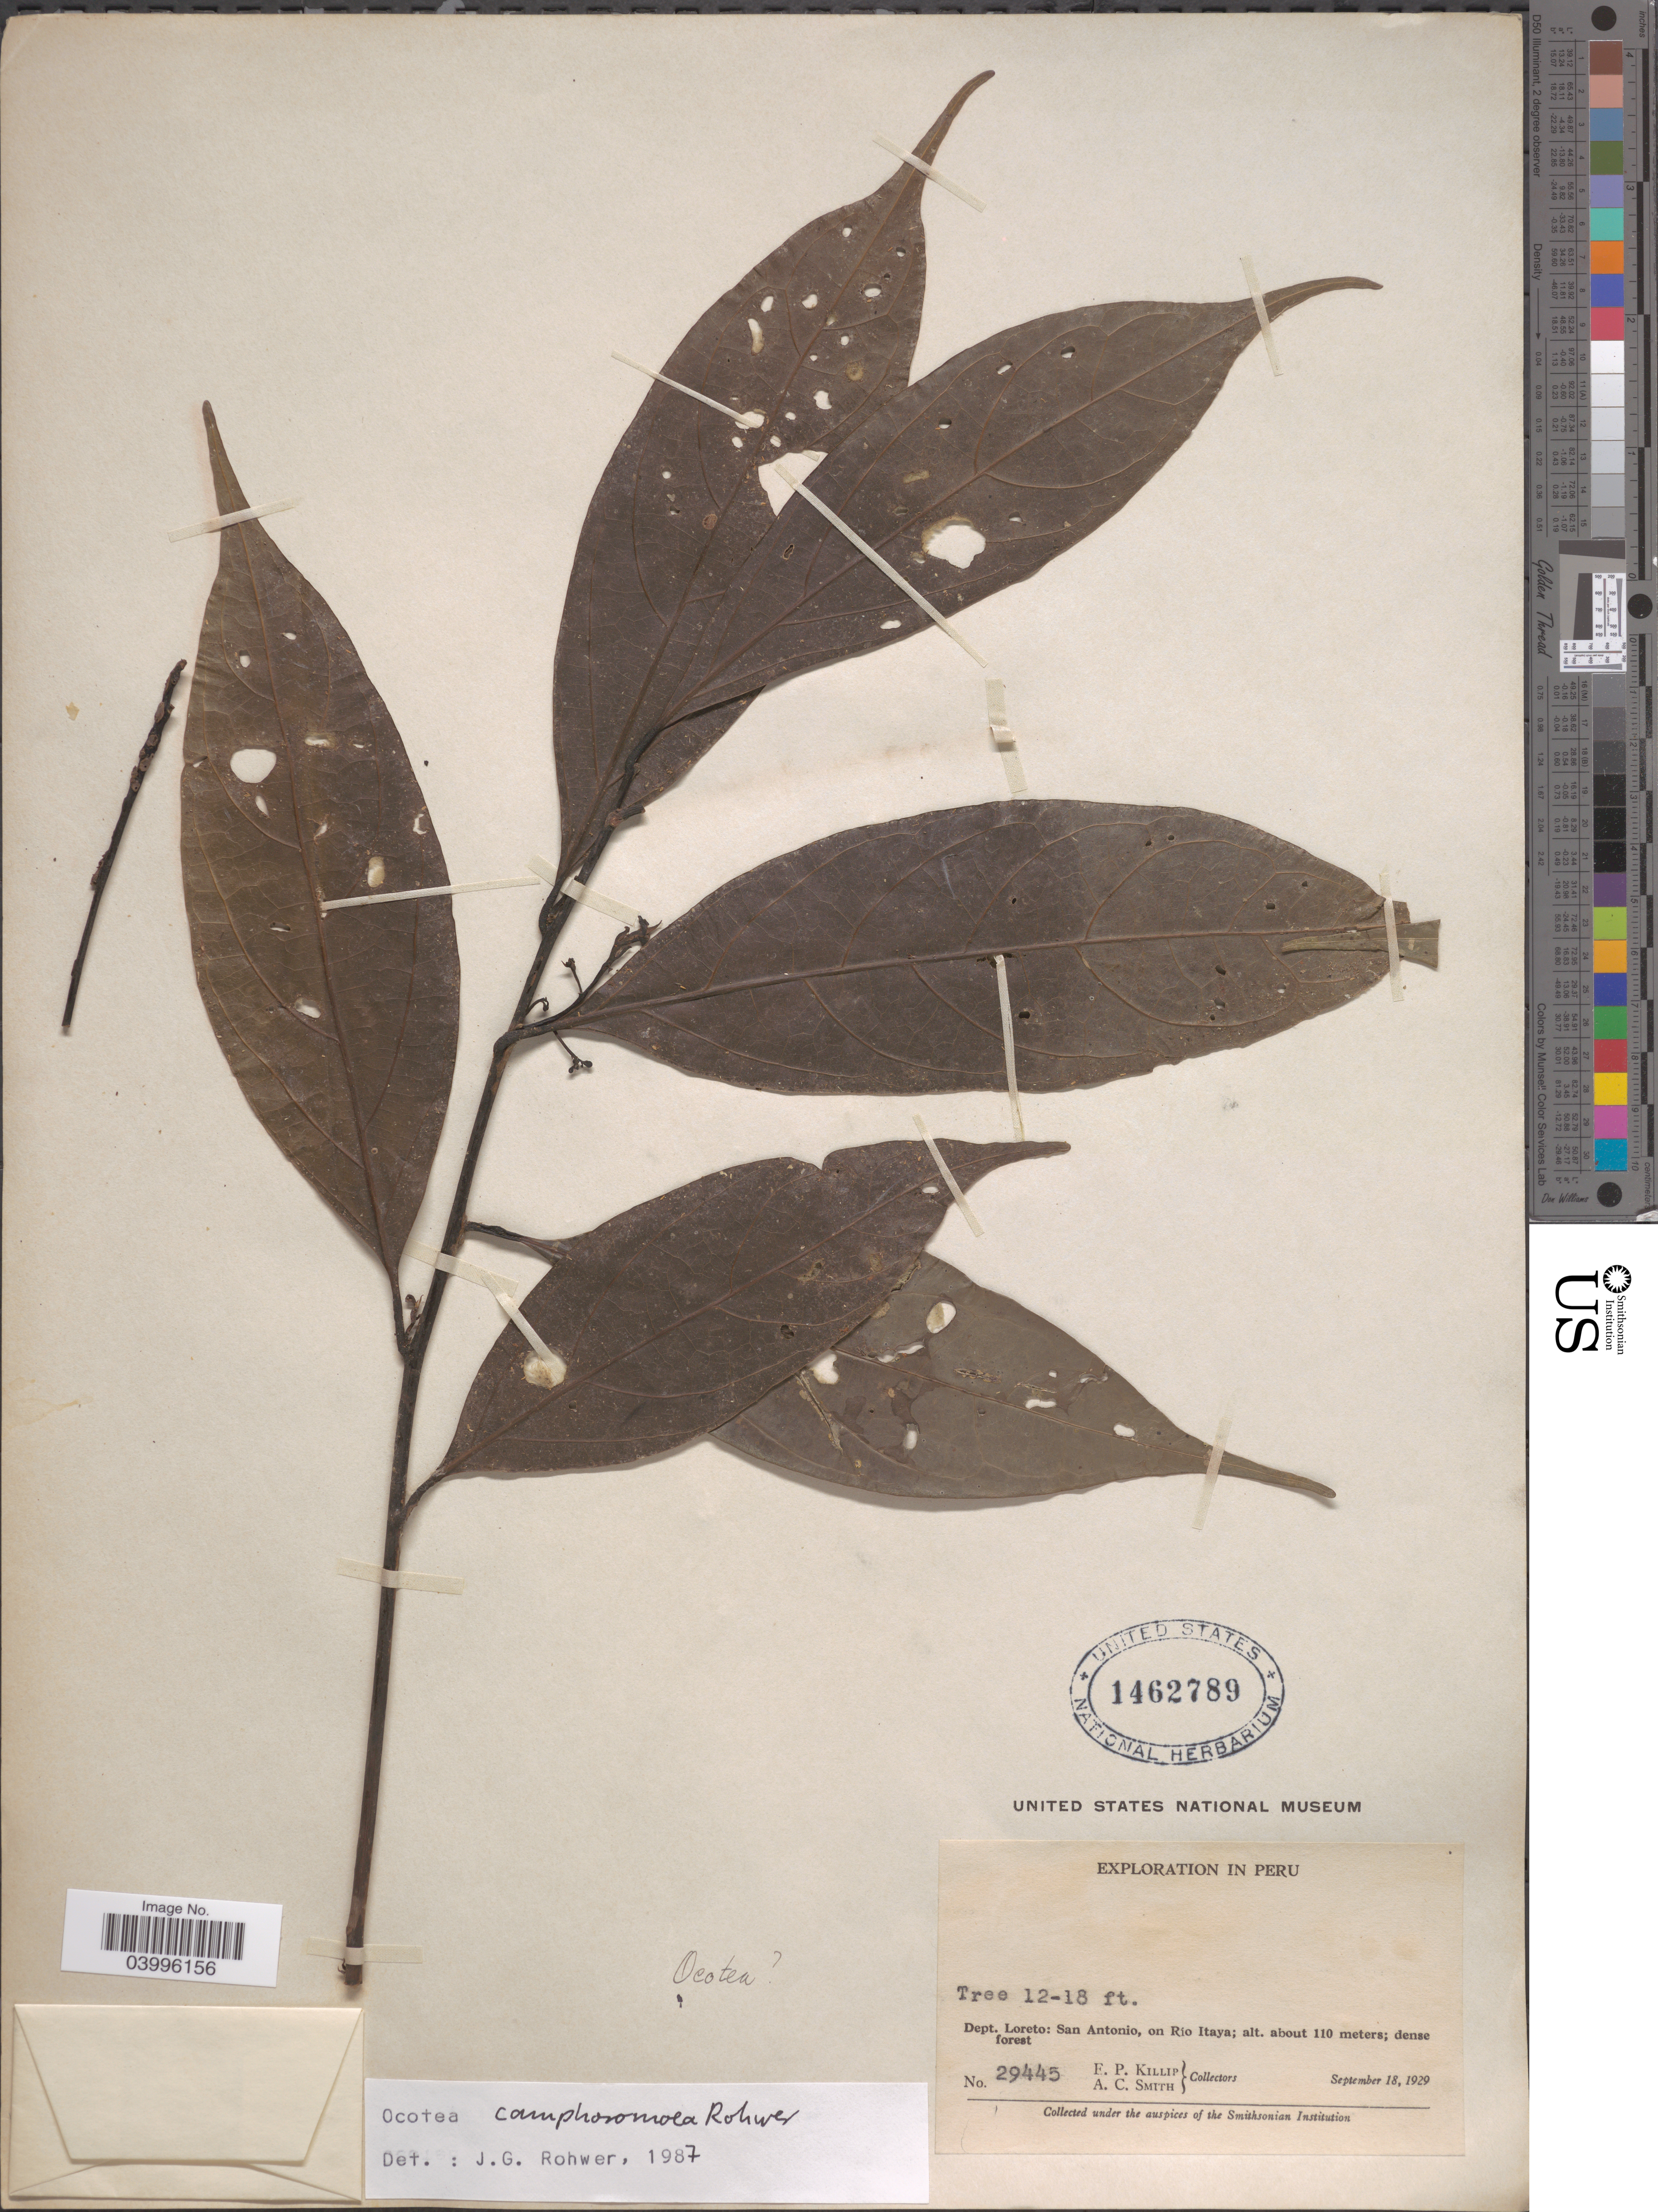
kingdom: Plantae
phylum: Tracheophyta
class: Magnoliopsida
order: Laurales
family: Lauraceae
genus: Ocotea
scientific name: Ocotea camphoromoea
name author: Rohwer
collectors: E. P. Killip & A. C. Smith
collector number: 29445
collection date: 1929-09-18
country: Peru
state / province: Loreto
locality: Dept. Loreto: San Antonio, on Río Itaya.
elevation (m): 110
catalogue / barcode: US 1462789